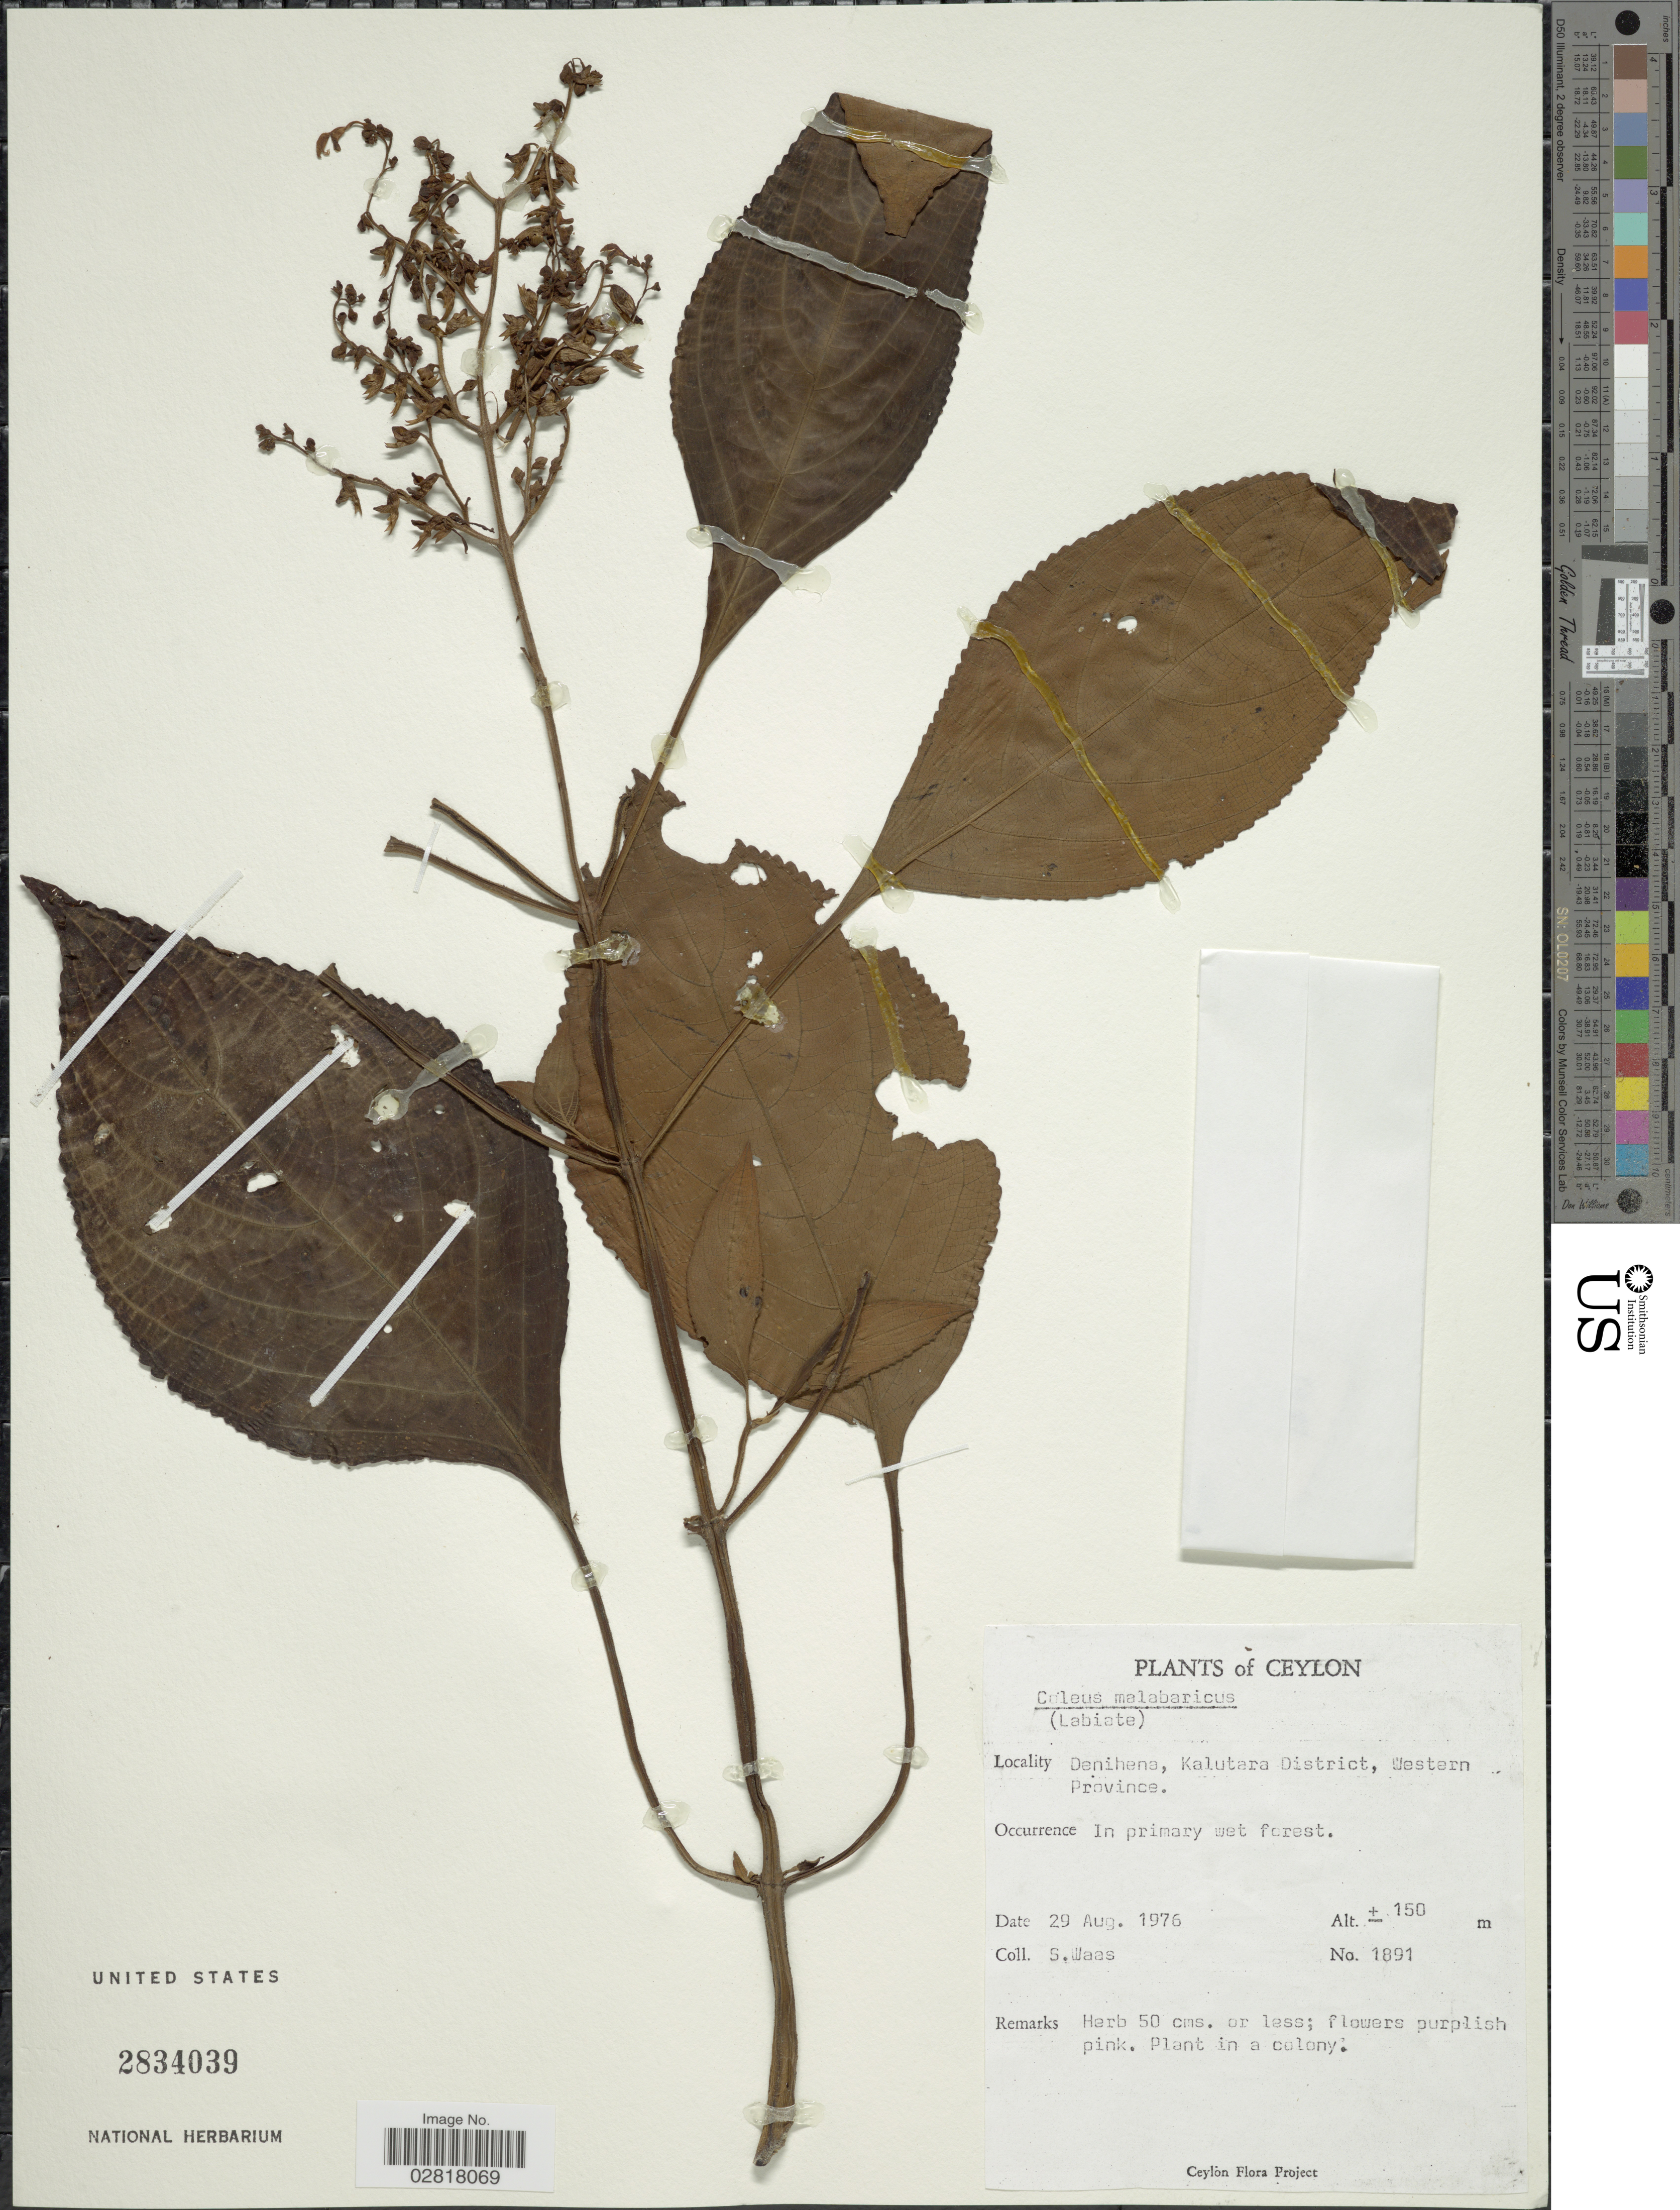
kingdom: Plantae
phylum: Tracheophyta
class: Magnoliopsida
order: Lamiales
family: Lamiaceae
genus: Plectranthus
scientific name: Plectranthus malabaricus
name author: (Benth.) R.H. Willemse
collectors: S. Waas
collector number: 1891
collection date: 1976-08-29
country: Sri Lanka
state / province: Western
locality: Ceylon, Denihena, Kalutara District.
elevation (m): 150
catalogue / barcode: US 2834039